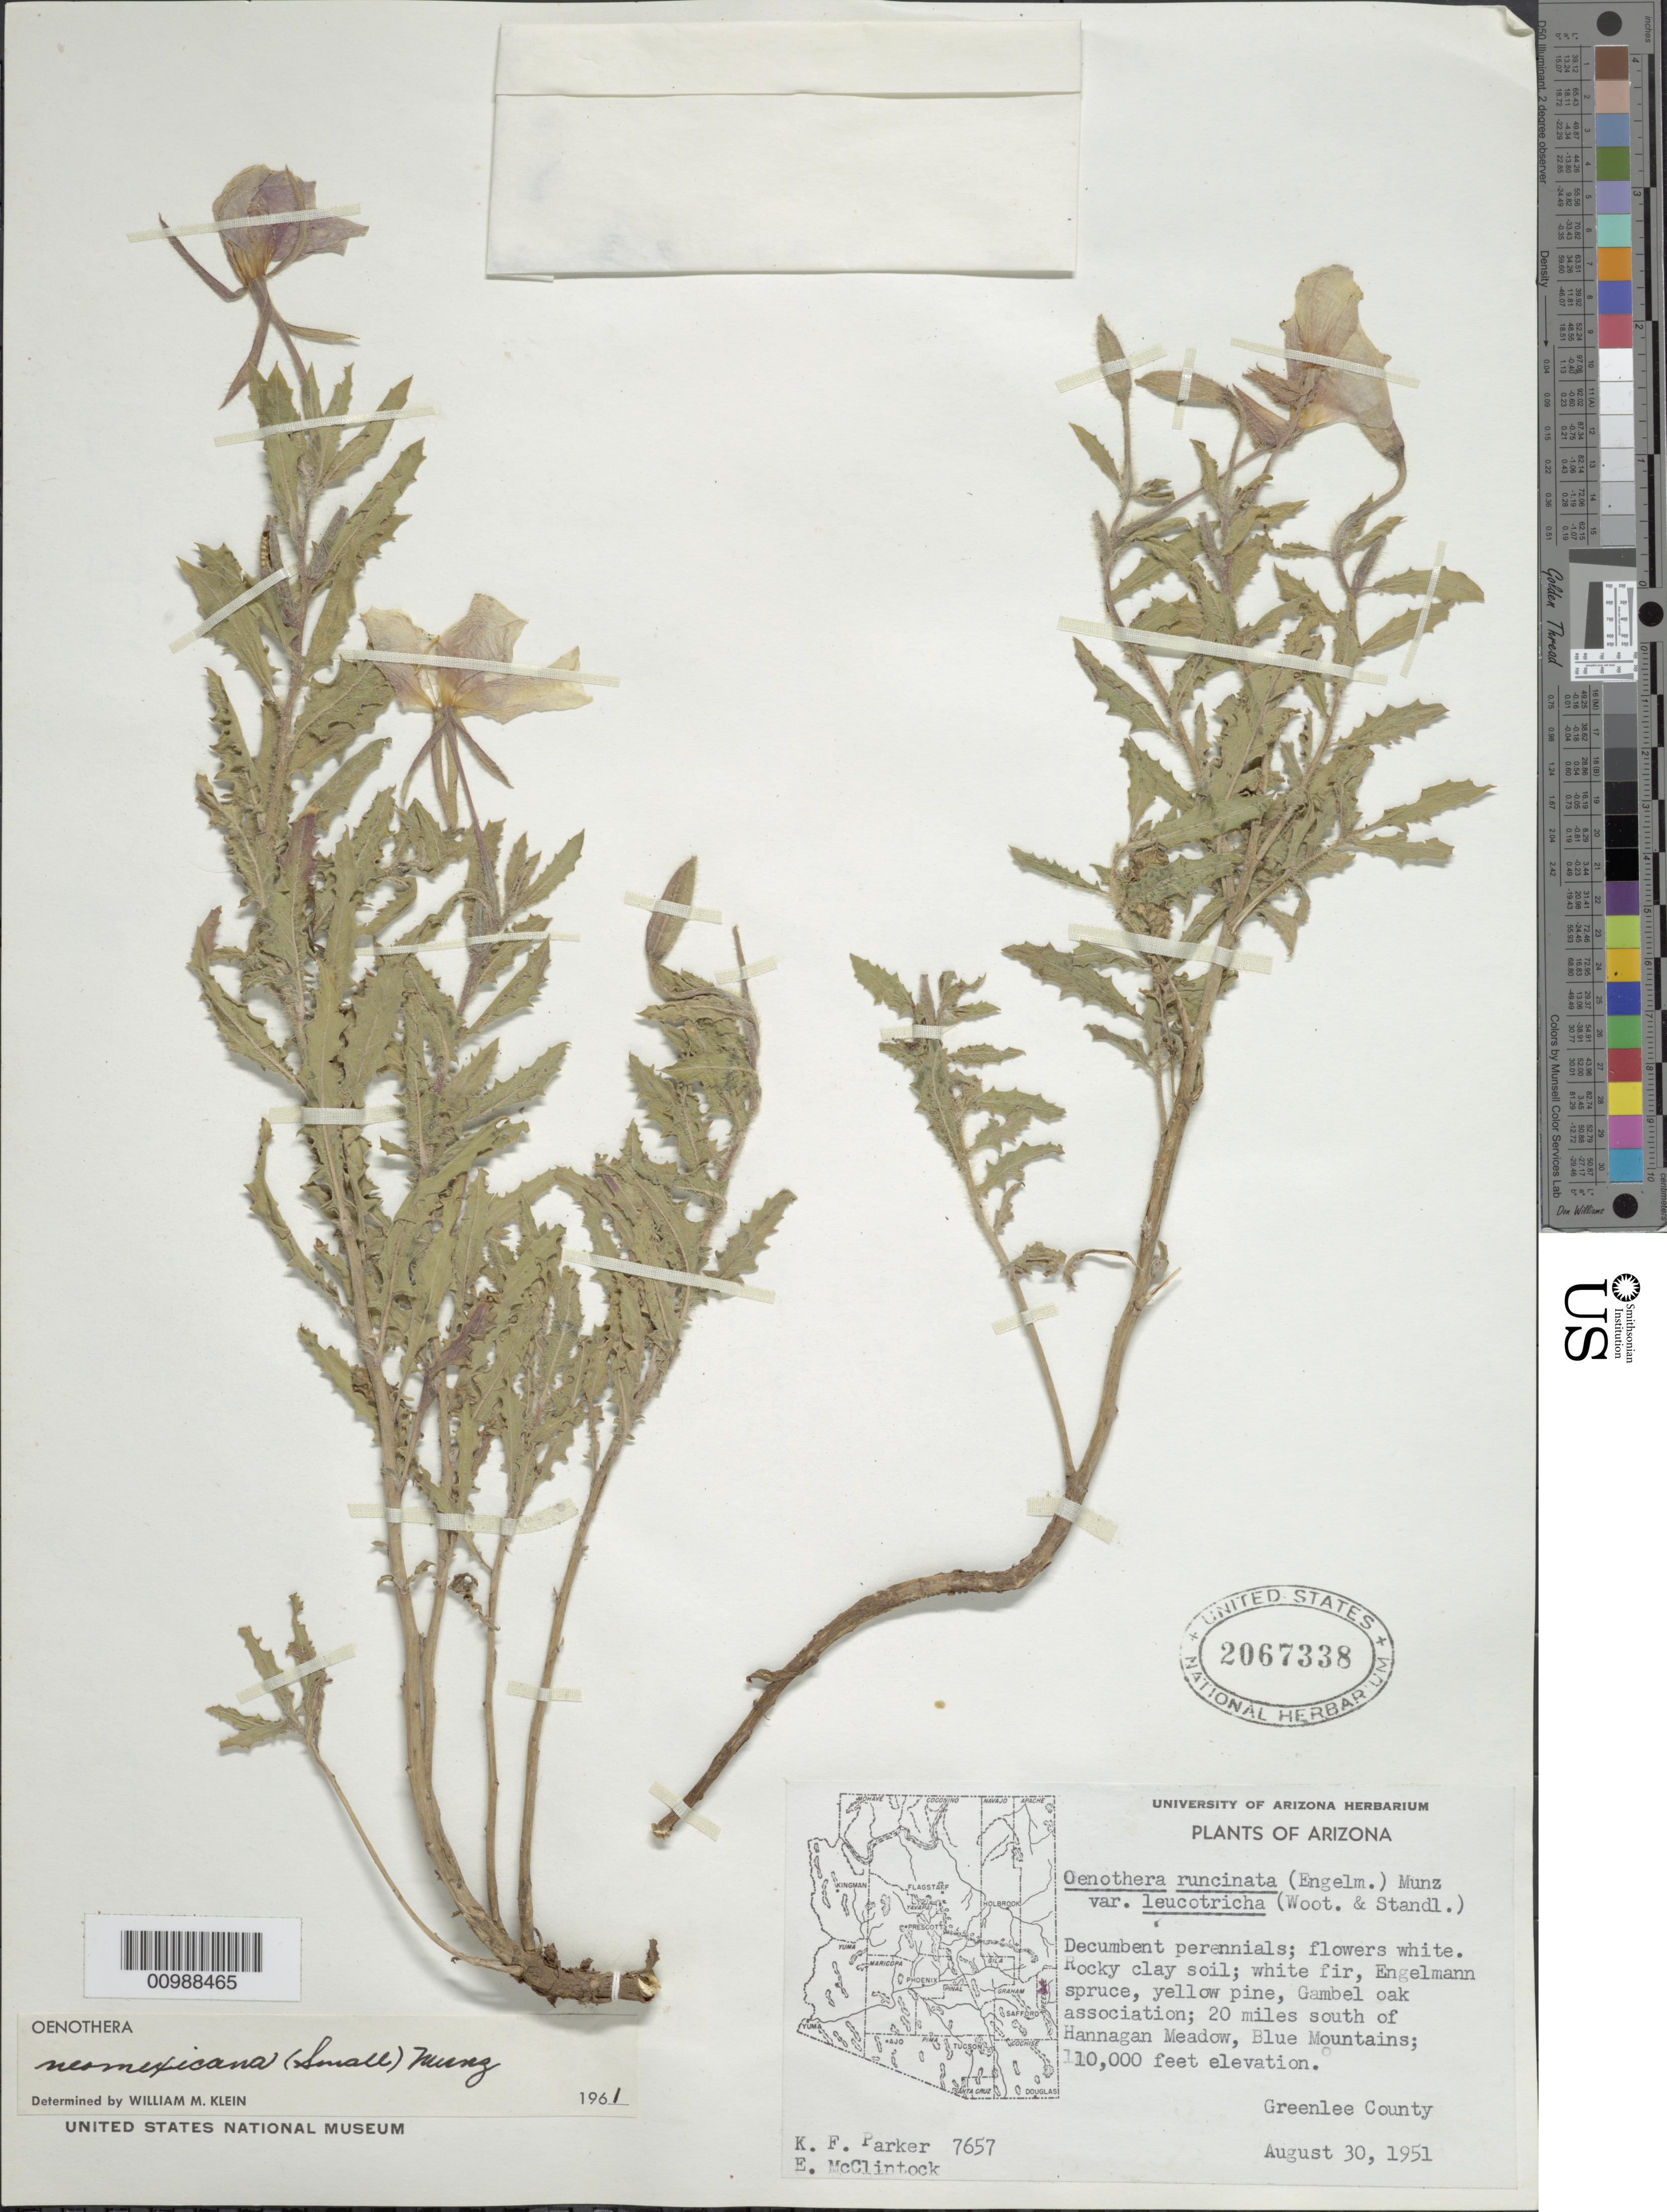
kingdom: Plantae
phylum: Tracheophyta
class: Magnoliopsida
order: Myrtales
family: Onagraceae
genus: Oenothera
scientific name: Oenothera neomexicana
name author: (Small) Munz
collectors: K. F. Parker & E. McClintock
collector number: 7657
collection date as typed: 30 Aug 1951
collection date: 1951-08-30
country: United States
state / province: Arizona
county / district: Greenlee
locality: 20 miles S of Hannagan Meadow, Blue Mountains. Rocky clay soil.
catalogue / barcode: US 2067338